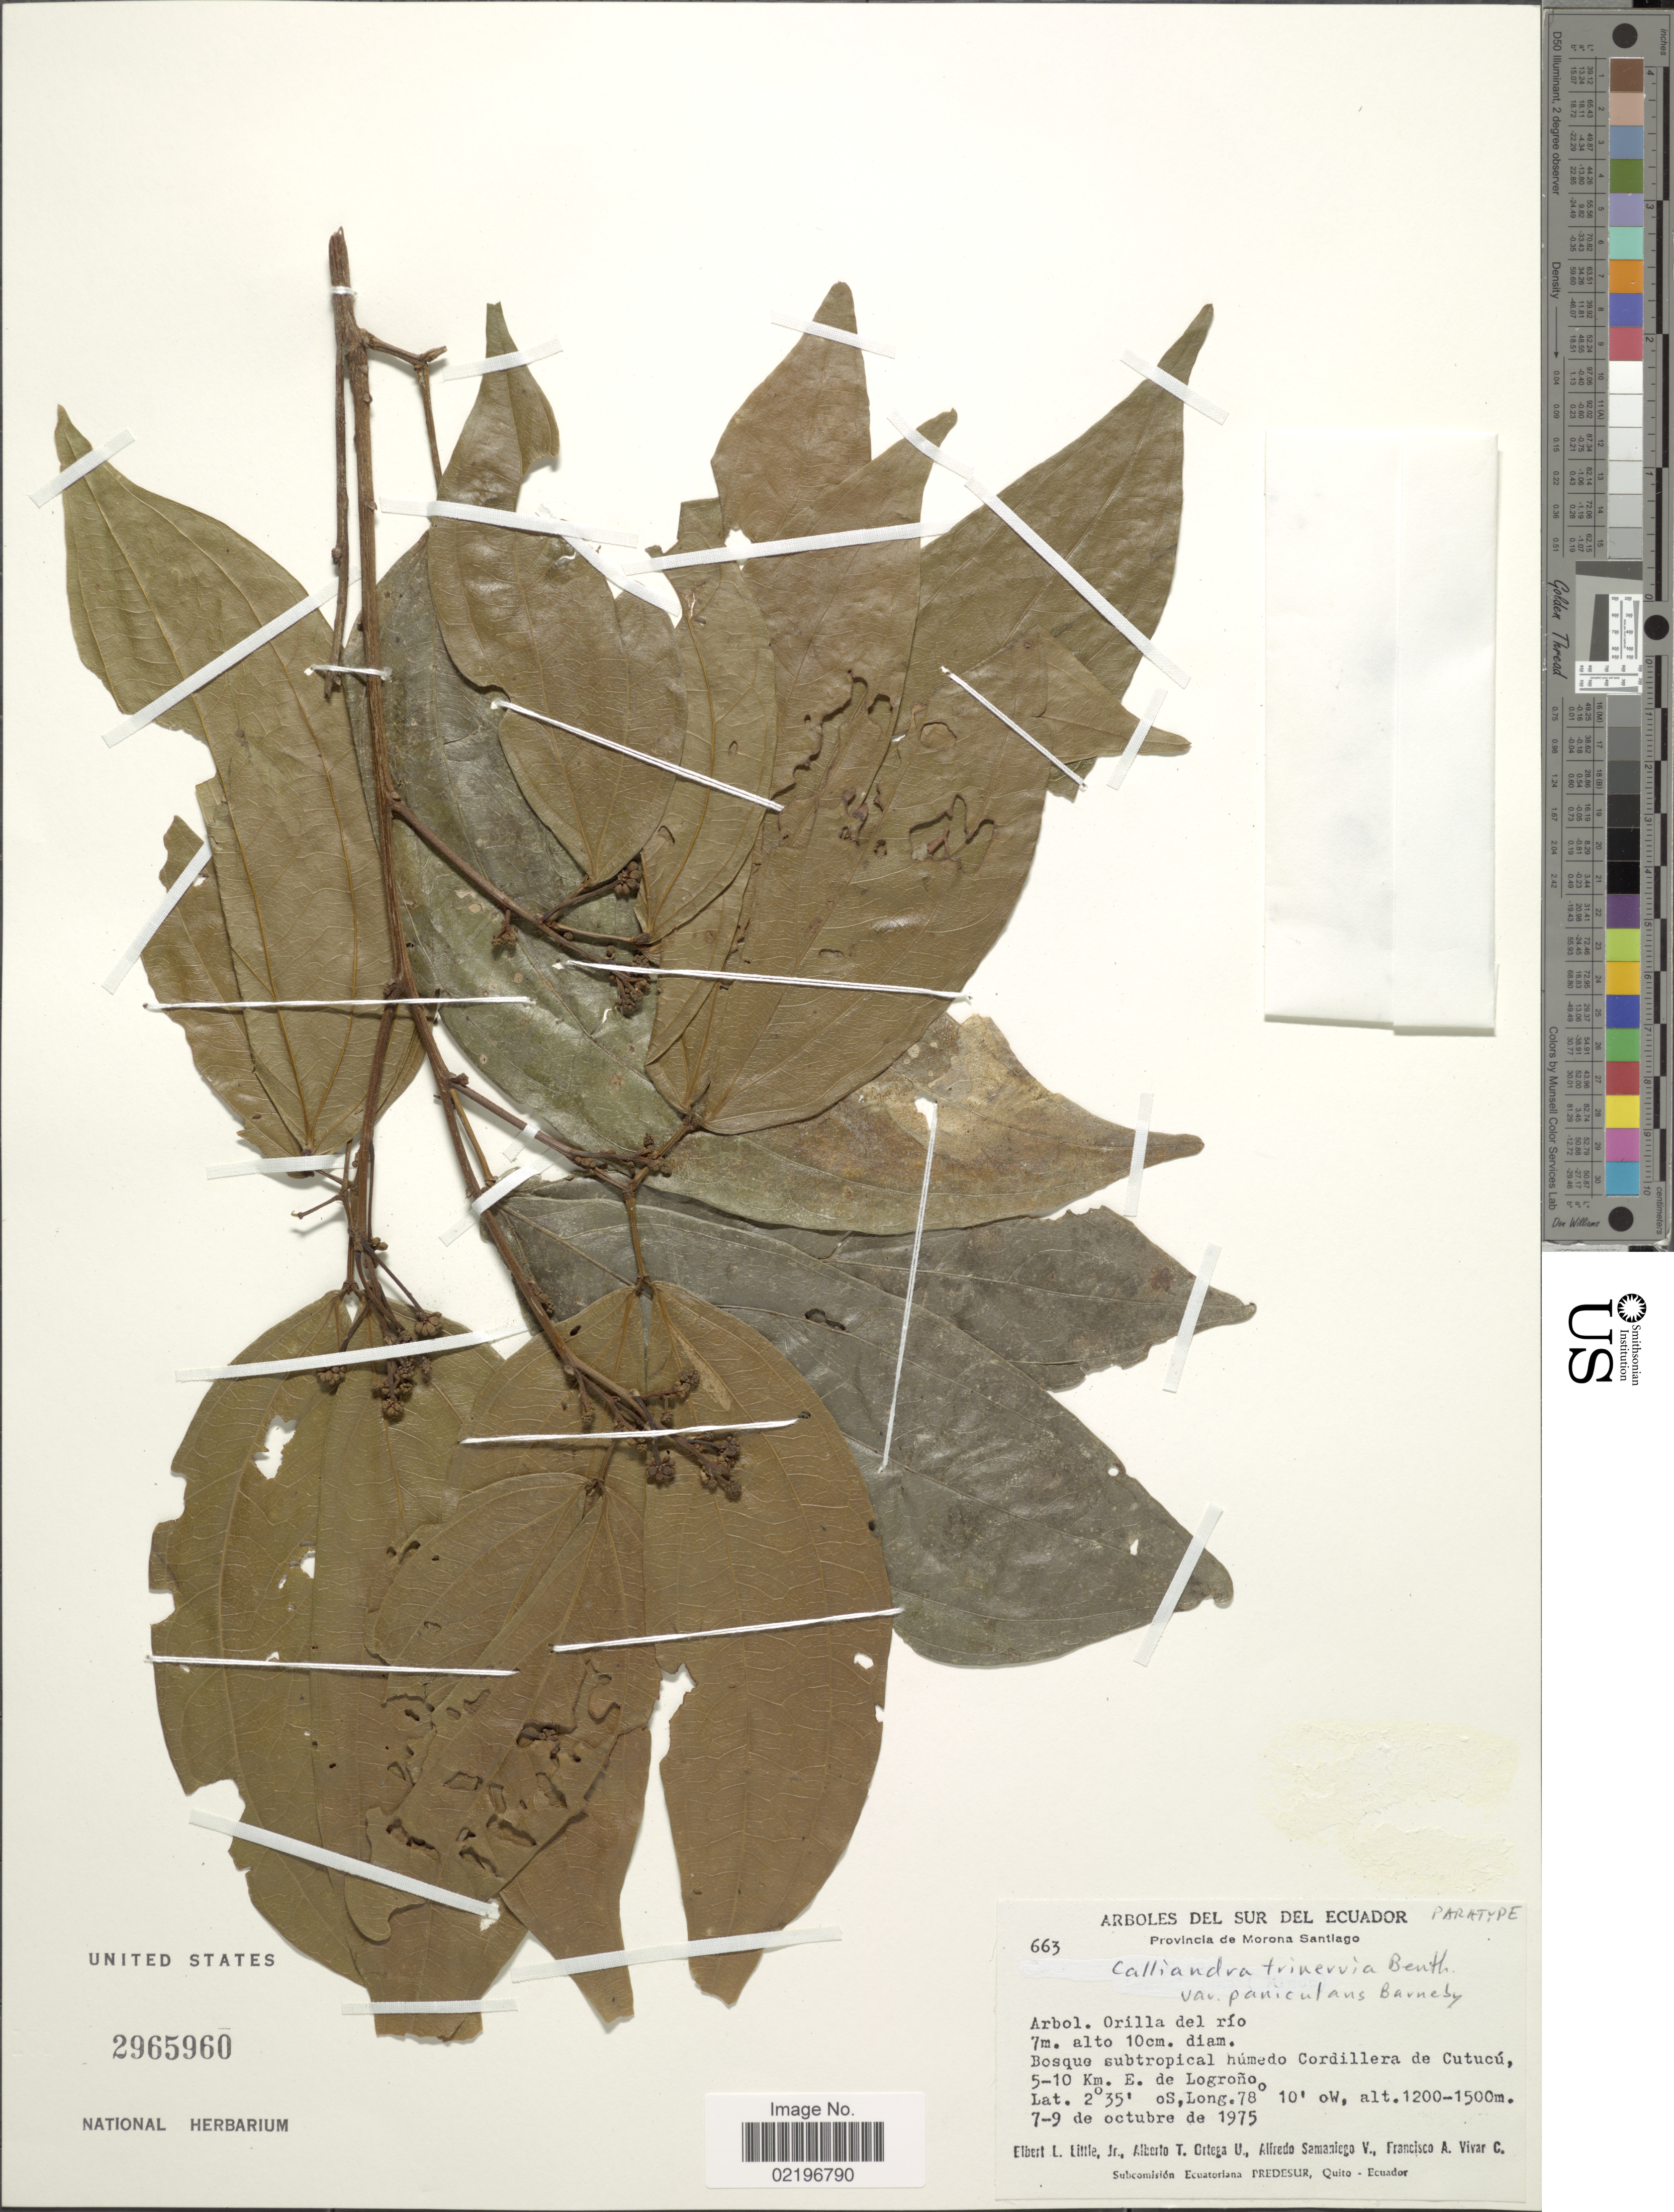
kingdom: Plantae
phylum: Tracheophyta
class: Magnoliopsida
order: Fabales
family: Fabaceae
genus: Calliandra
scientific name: Calliandra trinervia var. paniculans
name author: Barneby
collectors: E. L. Little, A. T. Ortega U., A. V. Samaniego & F. A. Vivar C.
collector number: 663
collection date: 1975-10-07/1975-10-09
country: Ecuador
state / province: Morona-Santiago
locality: Bosque subtropical humedo Cordillera de Cutucu, 5-10 Km. E. de Logrono.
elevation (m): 1200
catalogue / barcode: US 2965960